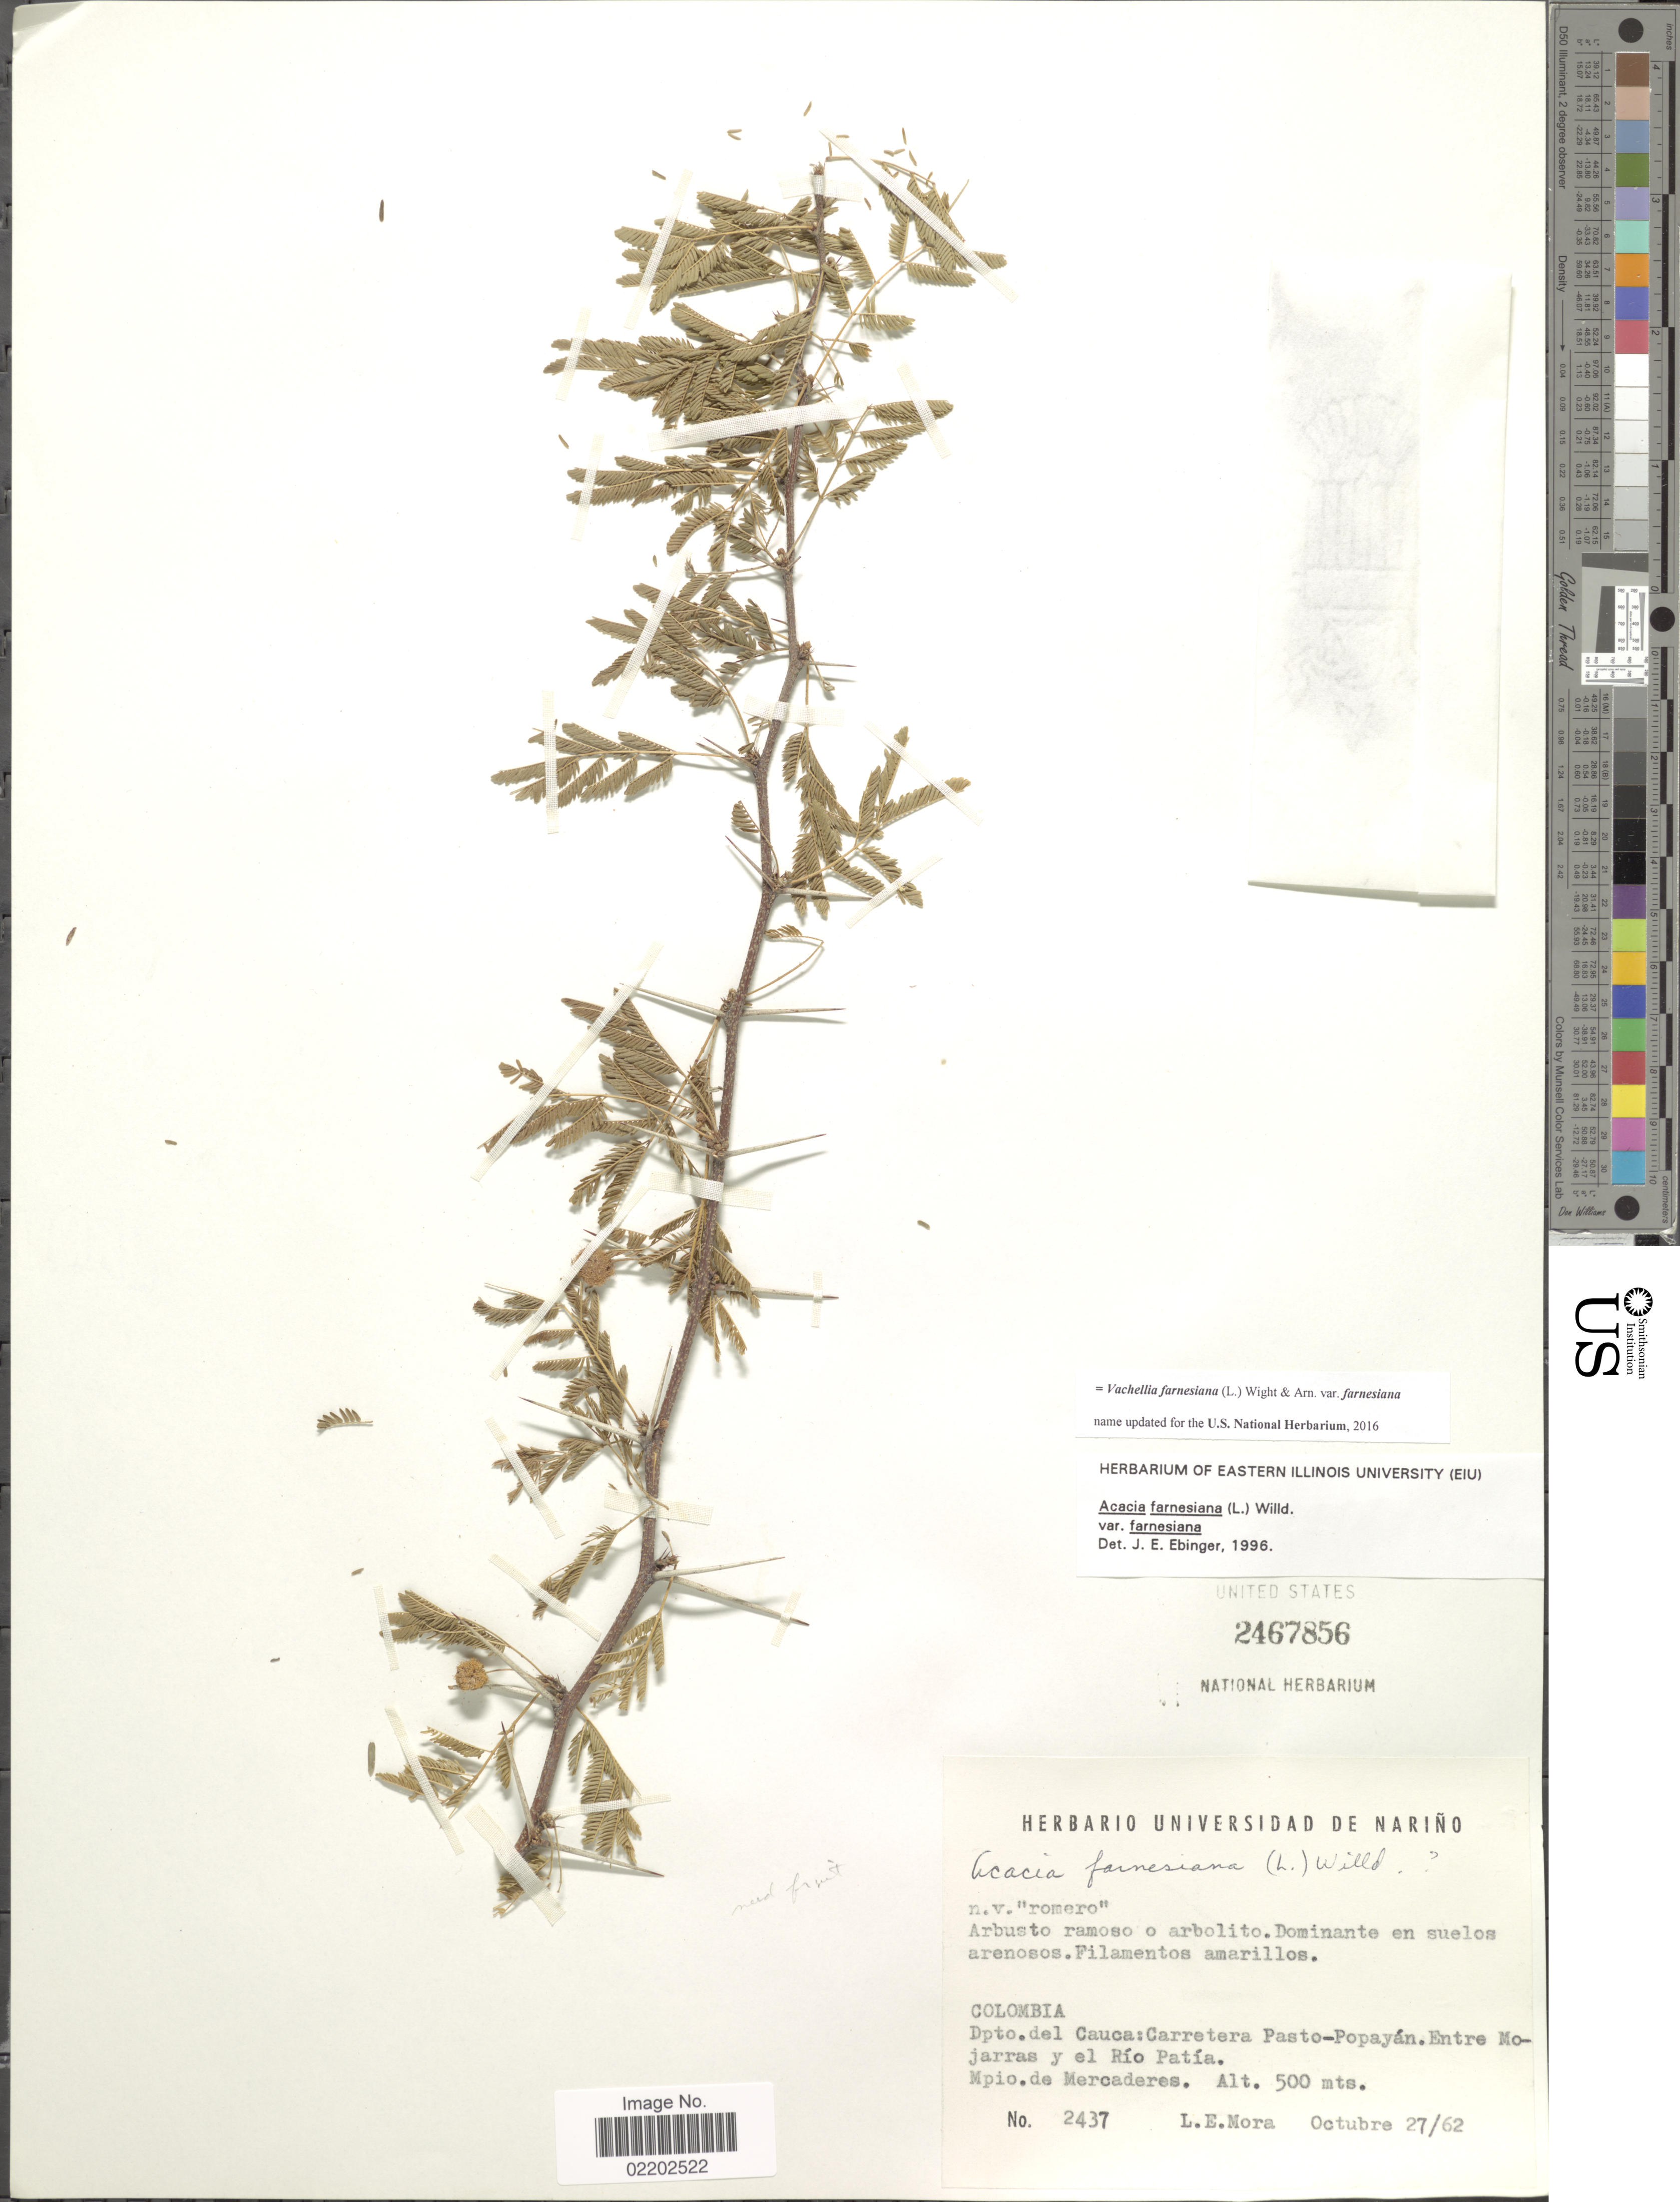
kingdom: Plantae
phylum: Tracheophyta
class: Magnoliopsida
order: Fabales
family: Fabaceae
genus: Vachellia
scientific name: Vachellia farnesiana var. farnesiana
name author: (L.) Wight & Arn.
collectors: L. Mora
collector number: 2437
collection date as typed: Transcribed d/m/y: 27/10/62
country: Colombia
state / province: Cauca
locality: Dpto. del Cauca: Carretera Pasto-Popayán, entre Mojarras y el Río Patía, Mpio. de Mercaderes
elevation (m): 500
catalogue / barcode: US 2467856